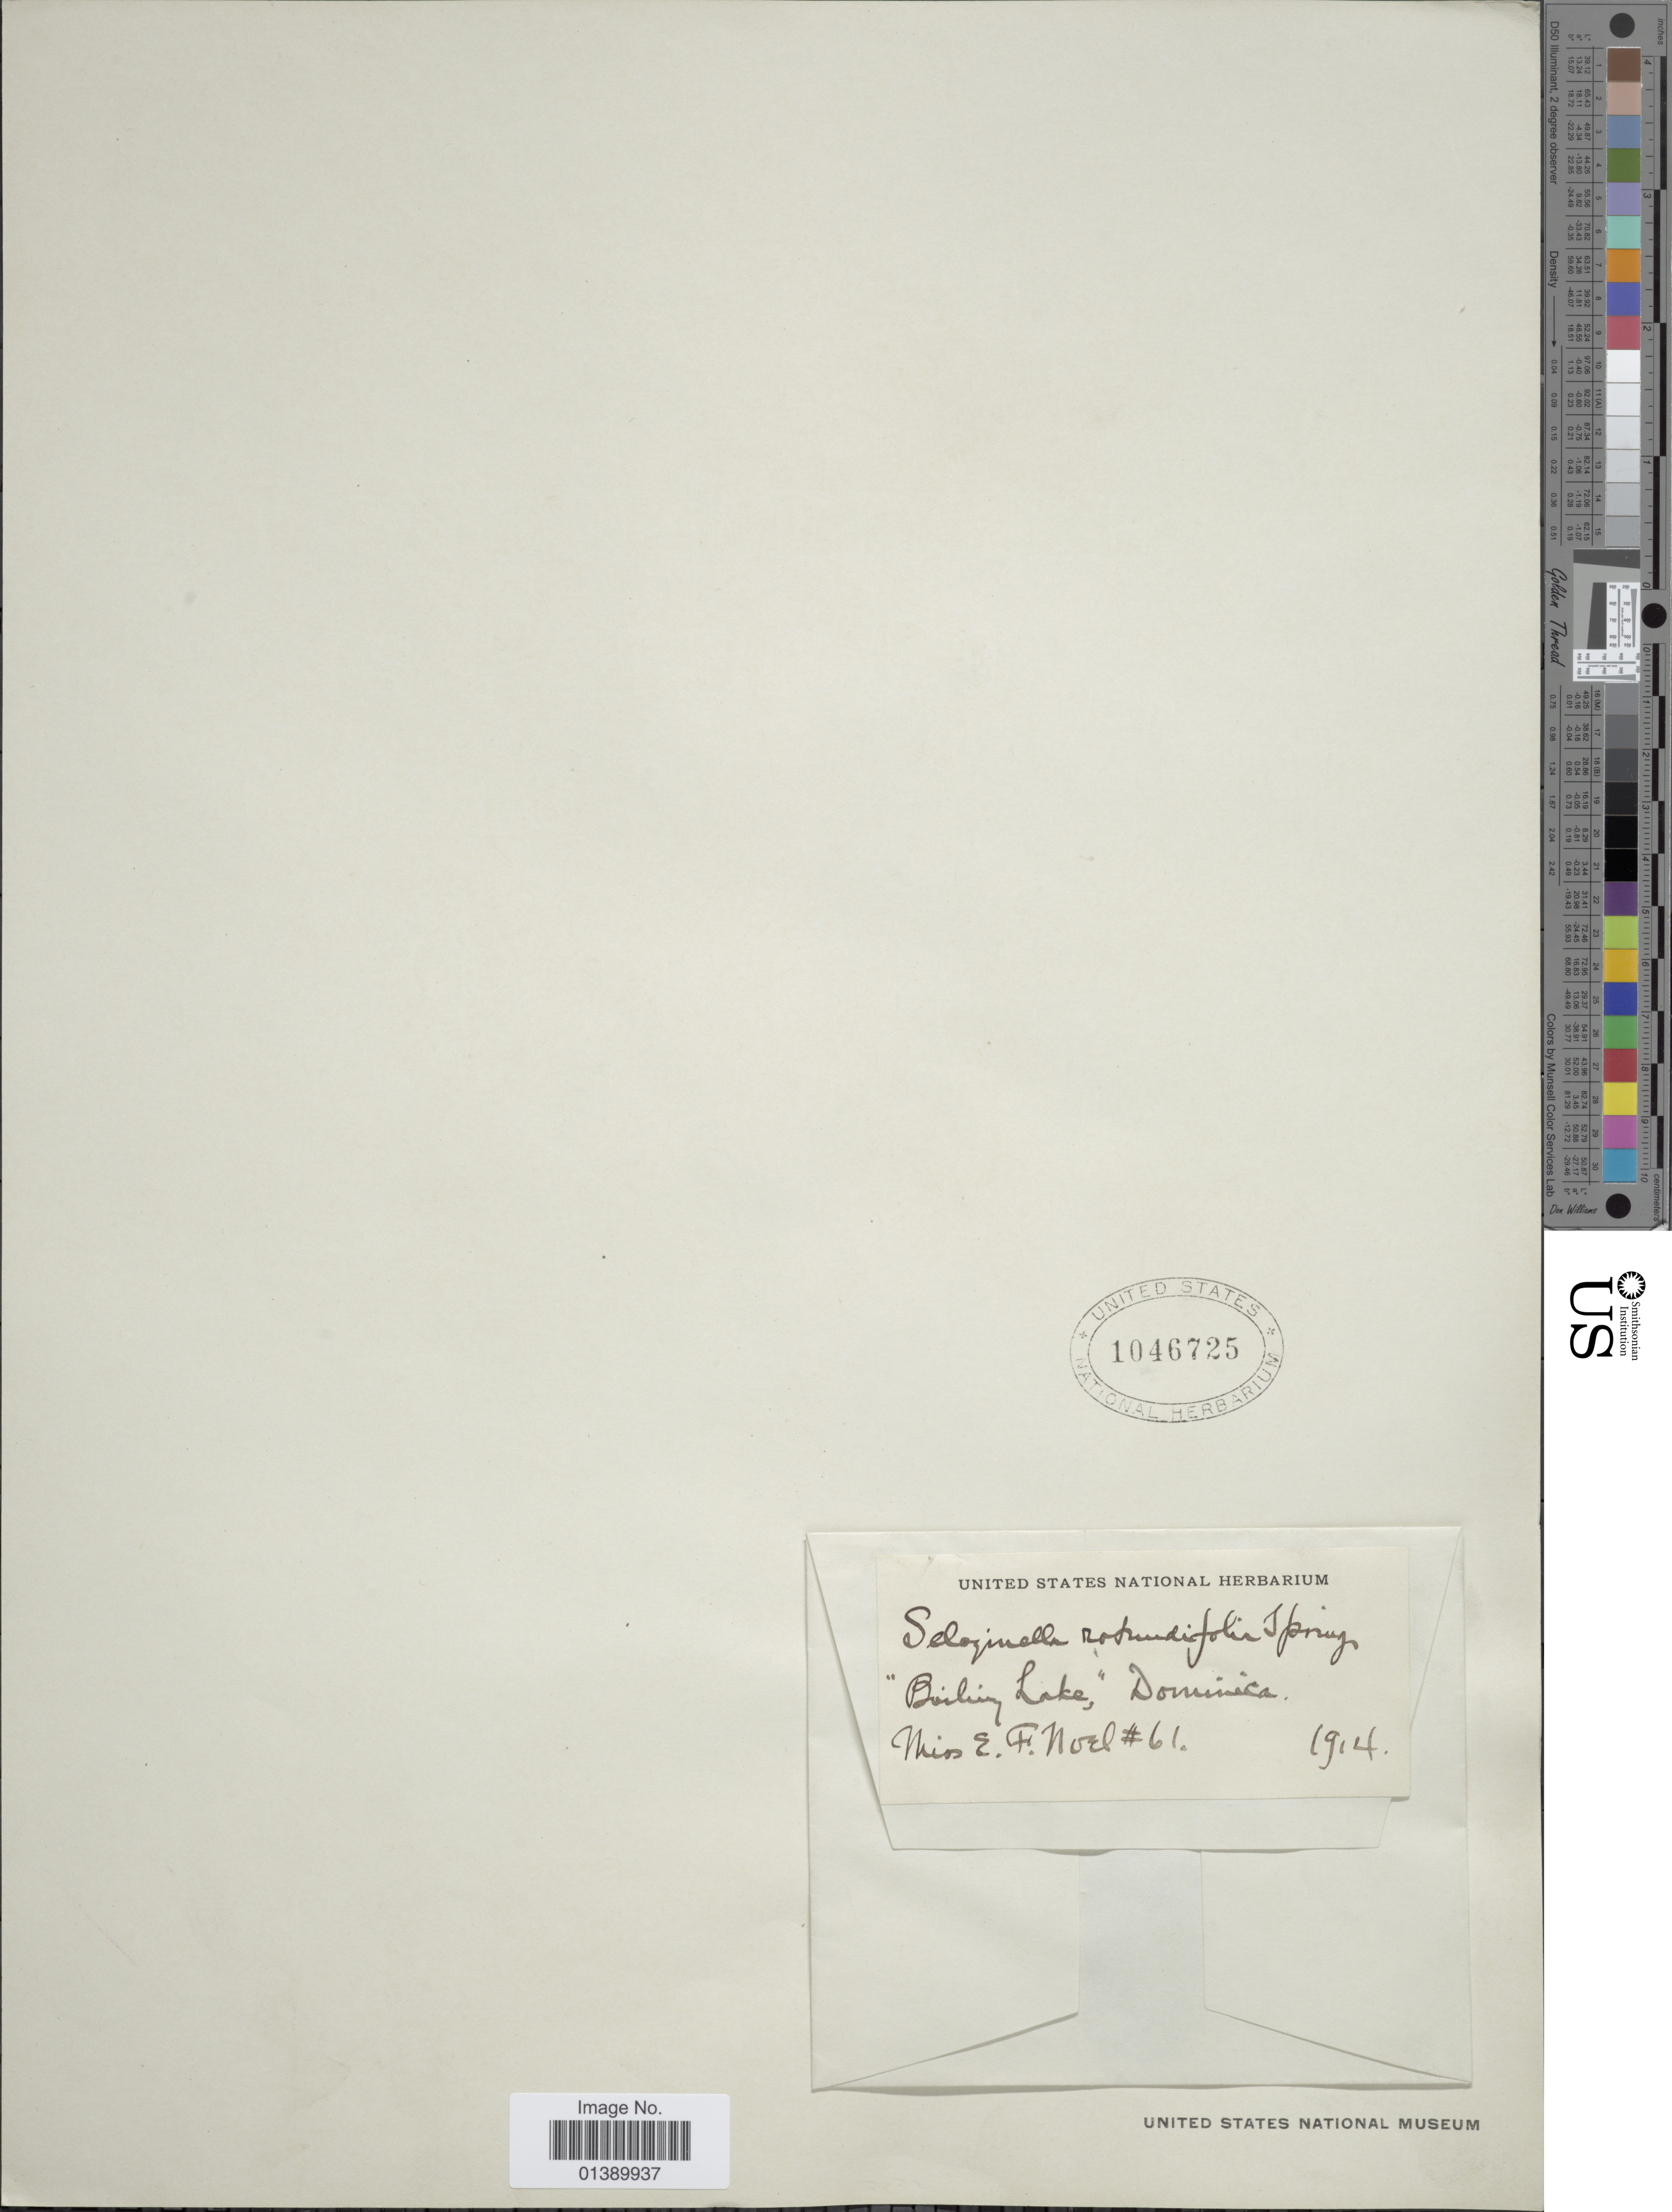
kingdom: Plantae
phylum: Tracheophyta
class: Lycopodiopsida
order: Selaginellales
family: Selaginellaceae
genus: Selaginella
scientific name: Selaginella rotundifolia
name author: Spring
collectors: E. Noel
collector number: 61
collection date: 1914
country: Dominica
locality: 'Boiling Lake'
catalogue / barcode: US 1046725